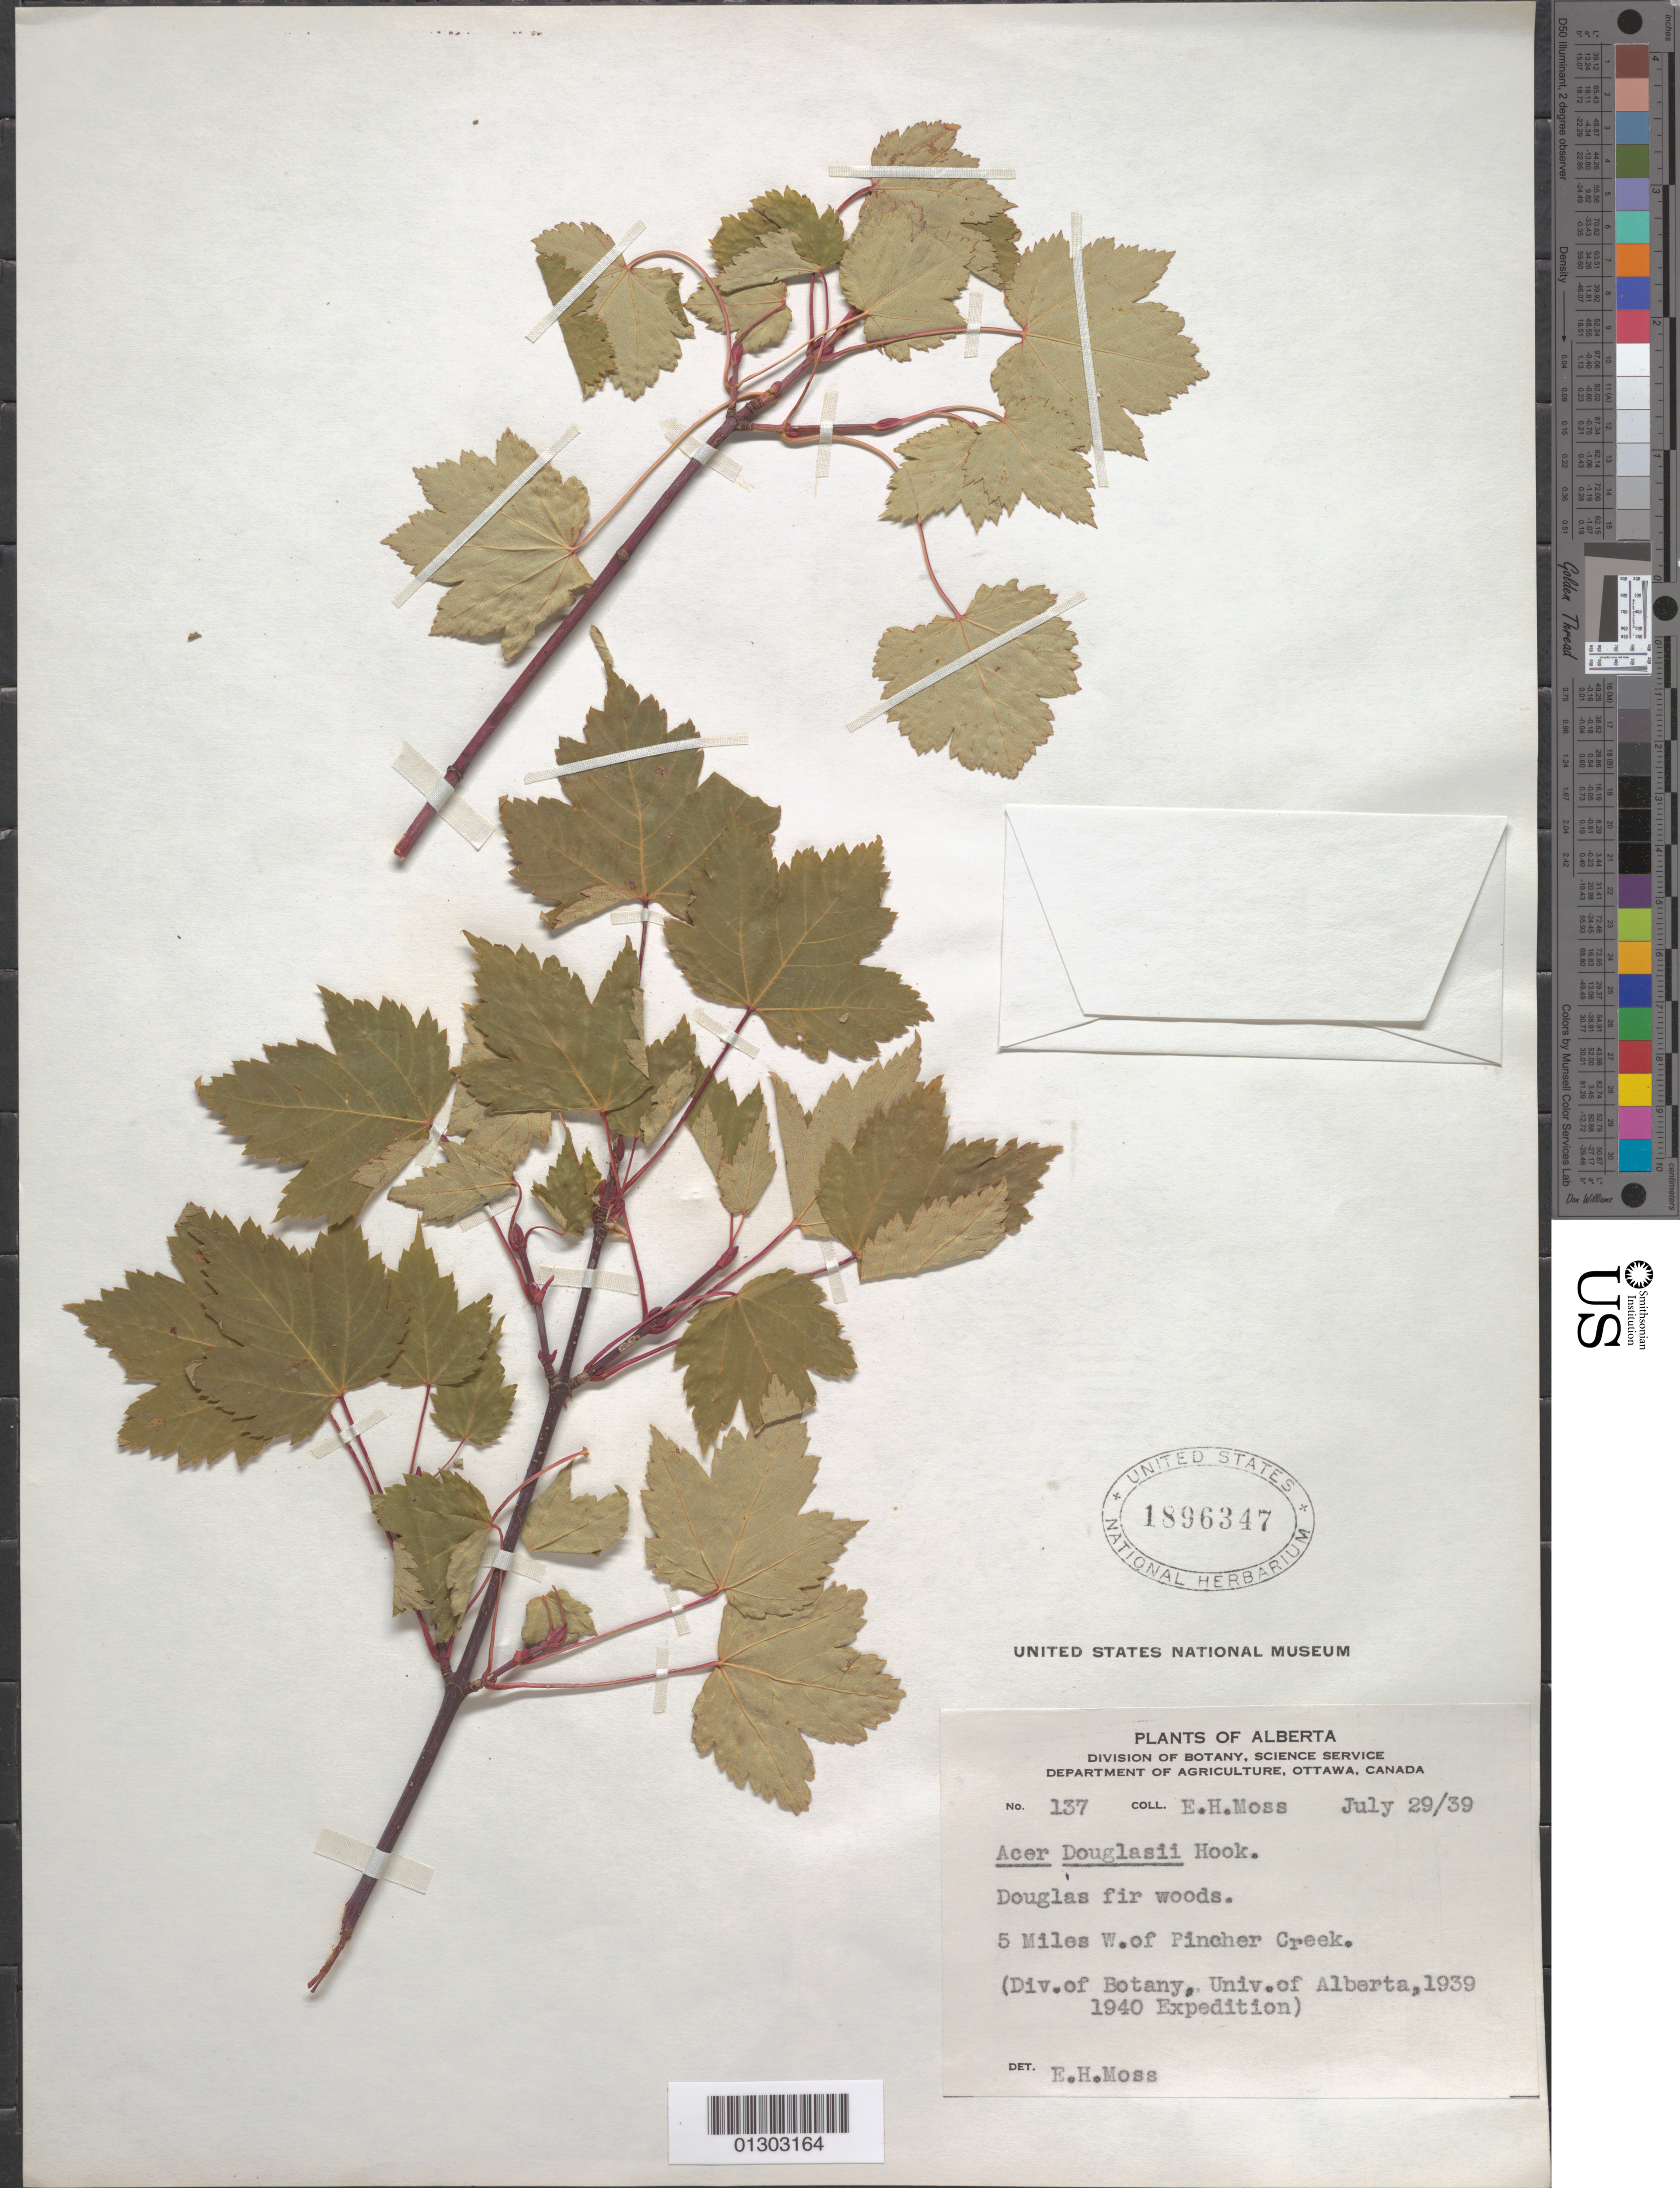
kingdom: Plantae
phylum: Tracheophyta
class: Magnoliopsida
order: Sapindales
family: Sapindaceae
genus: Acer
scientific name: Acer glabrum var. douglasii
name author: (Hook.) Dippel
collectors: E. Moss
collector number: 137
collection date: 1939-07-29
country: Canada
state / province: Alberta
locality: Pincher Creek, 5 miles W of.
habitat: Douglas fir woods.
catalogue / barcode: US 1896347